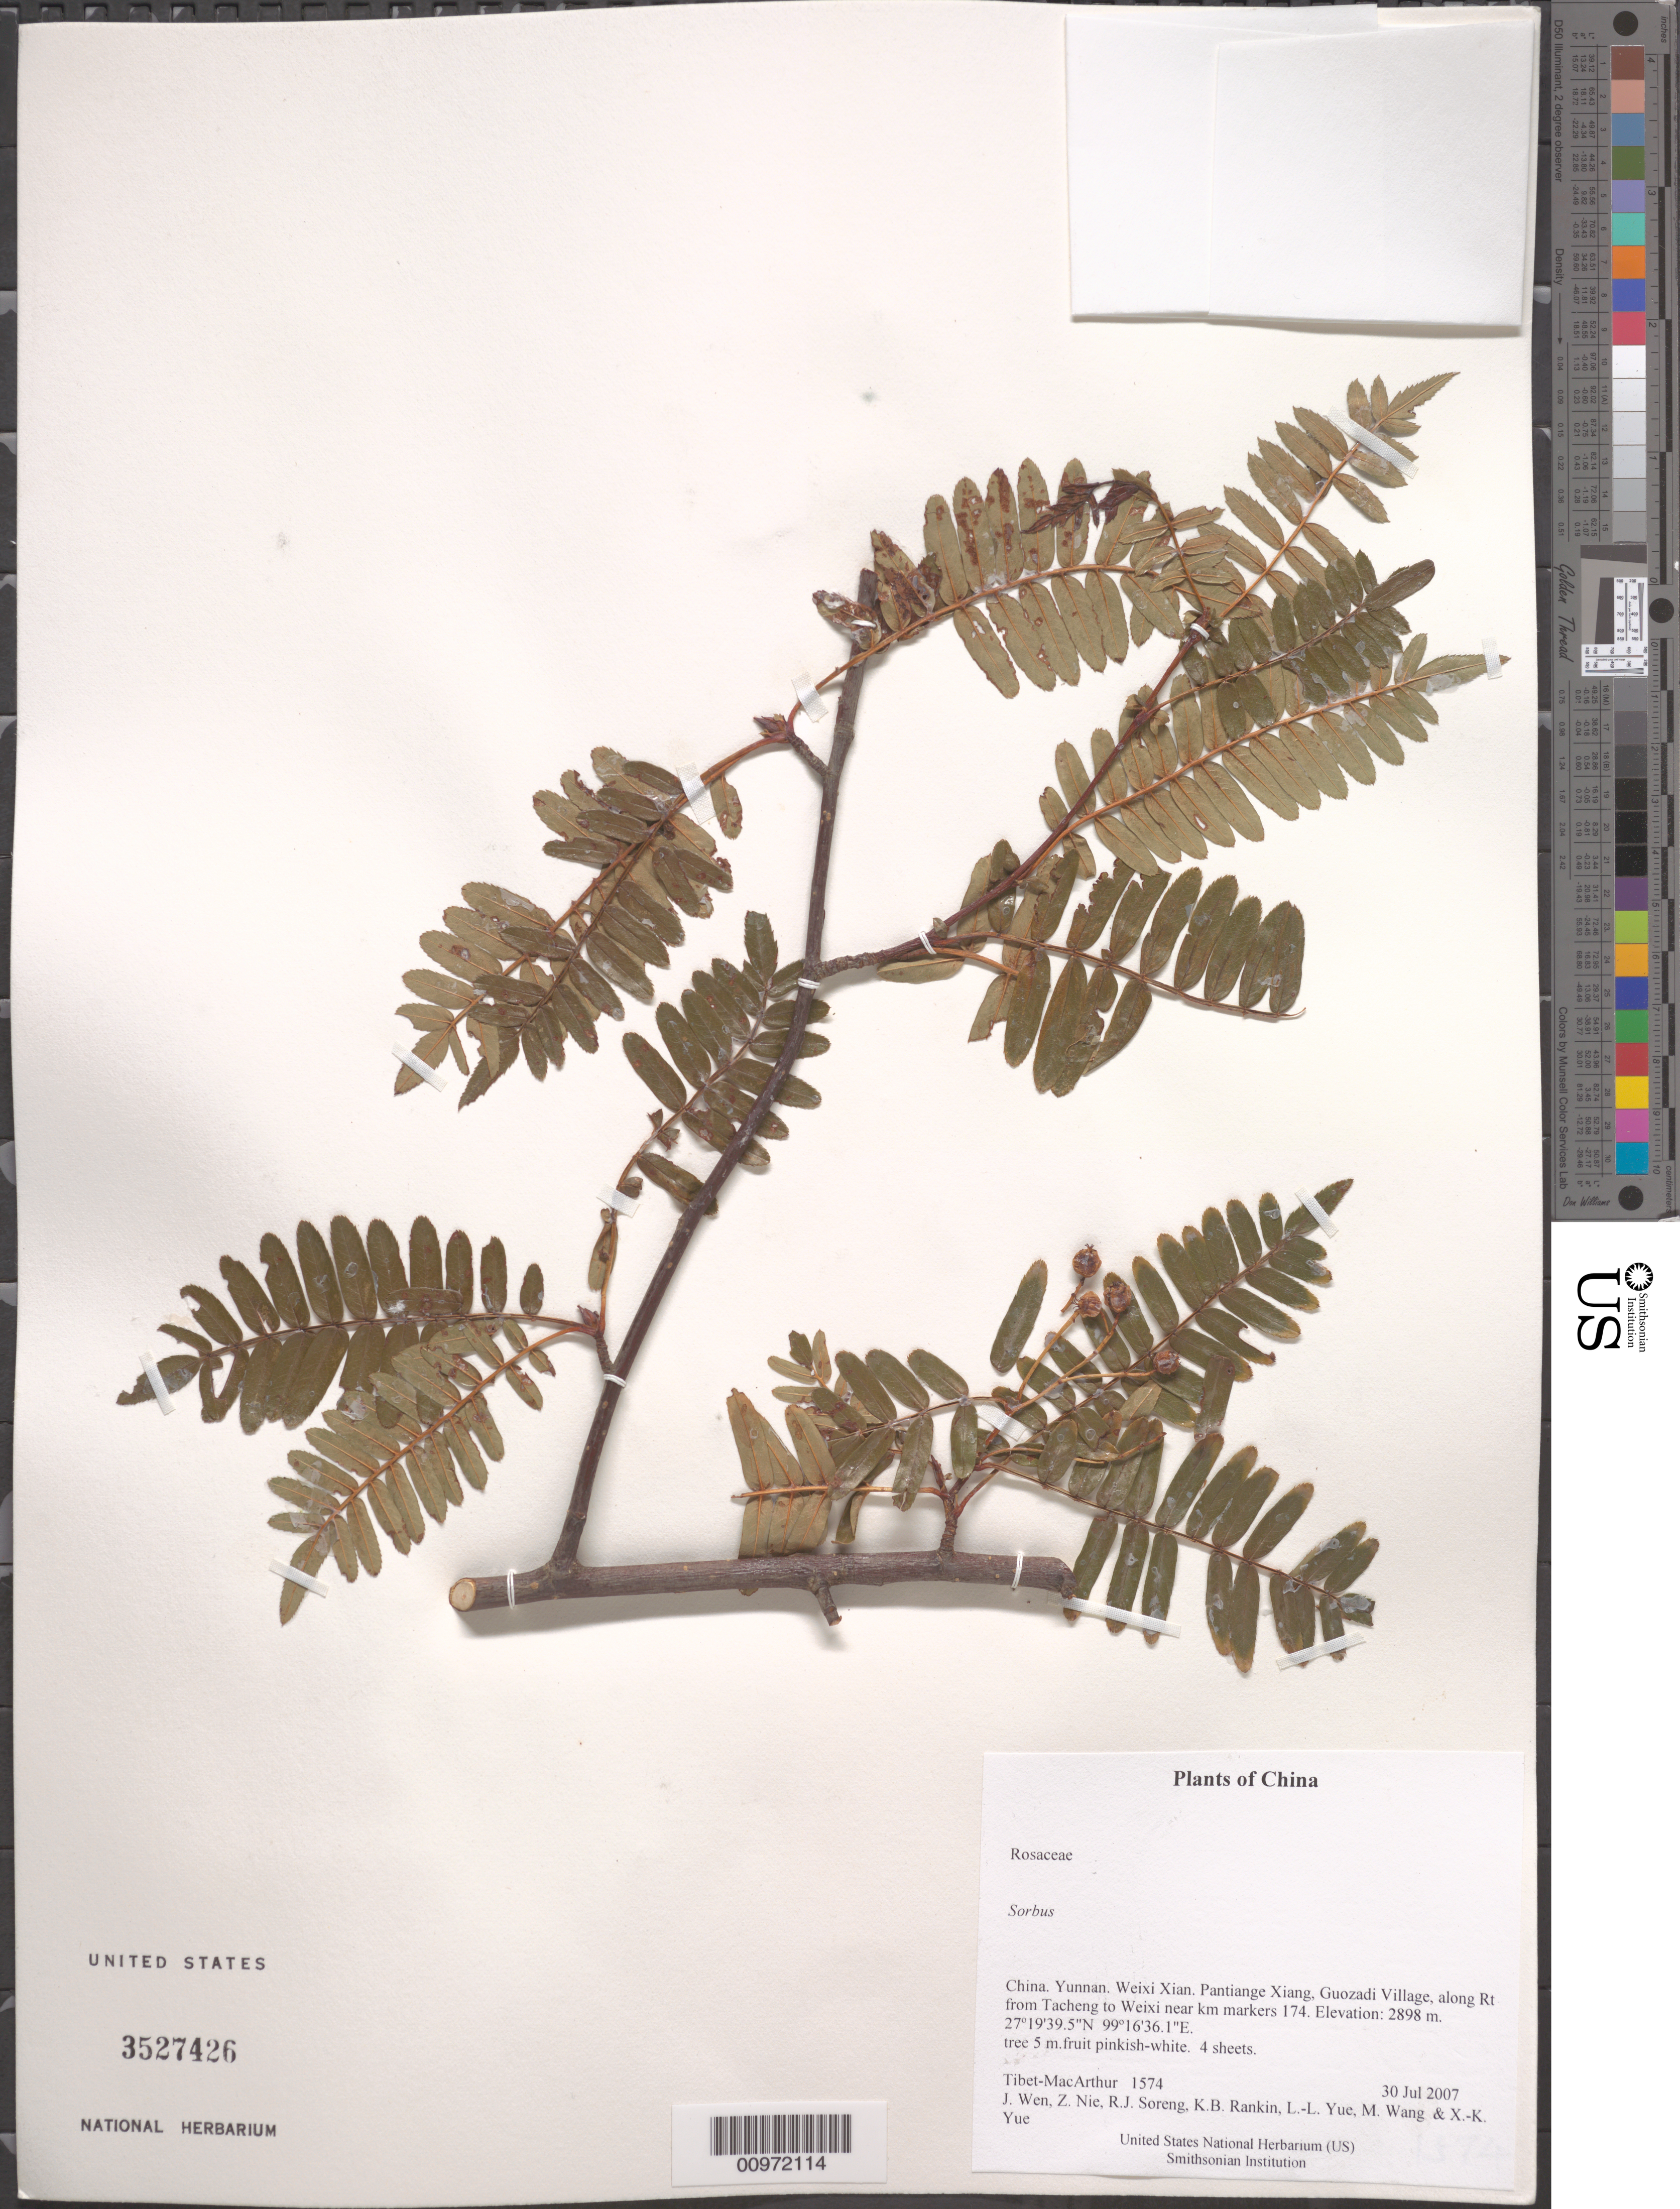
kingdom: Plantae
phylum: Tracheophyta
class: Magnoliopsida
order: Rosales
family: Rosaceae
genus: Sorbus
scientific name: Sorbus sp.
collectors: Tibet-MacArthur, J. Wen, Z. Nie, R. J. Soreng, K. Rankin, L. Yue, M. Wang & X. Yue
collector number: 1574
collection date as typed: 30 Jul 2007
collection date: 2007-07-30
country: China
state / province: Yunnan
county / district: Weixi Xian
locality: Pantiange Xiang, Guozadi Village, along Rt from Tacheng to Weixi near km markers 174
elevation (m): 2898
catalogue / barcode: US 3527426